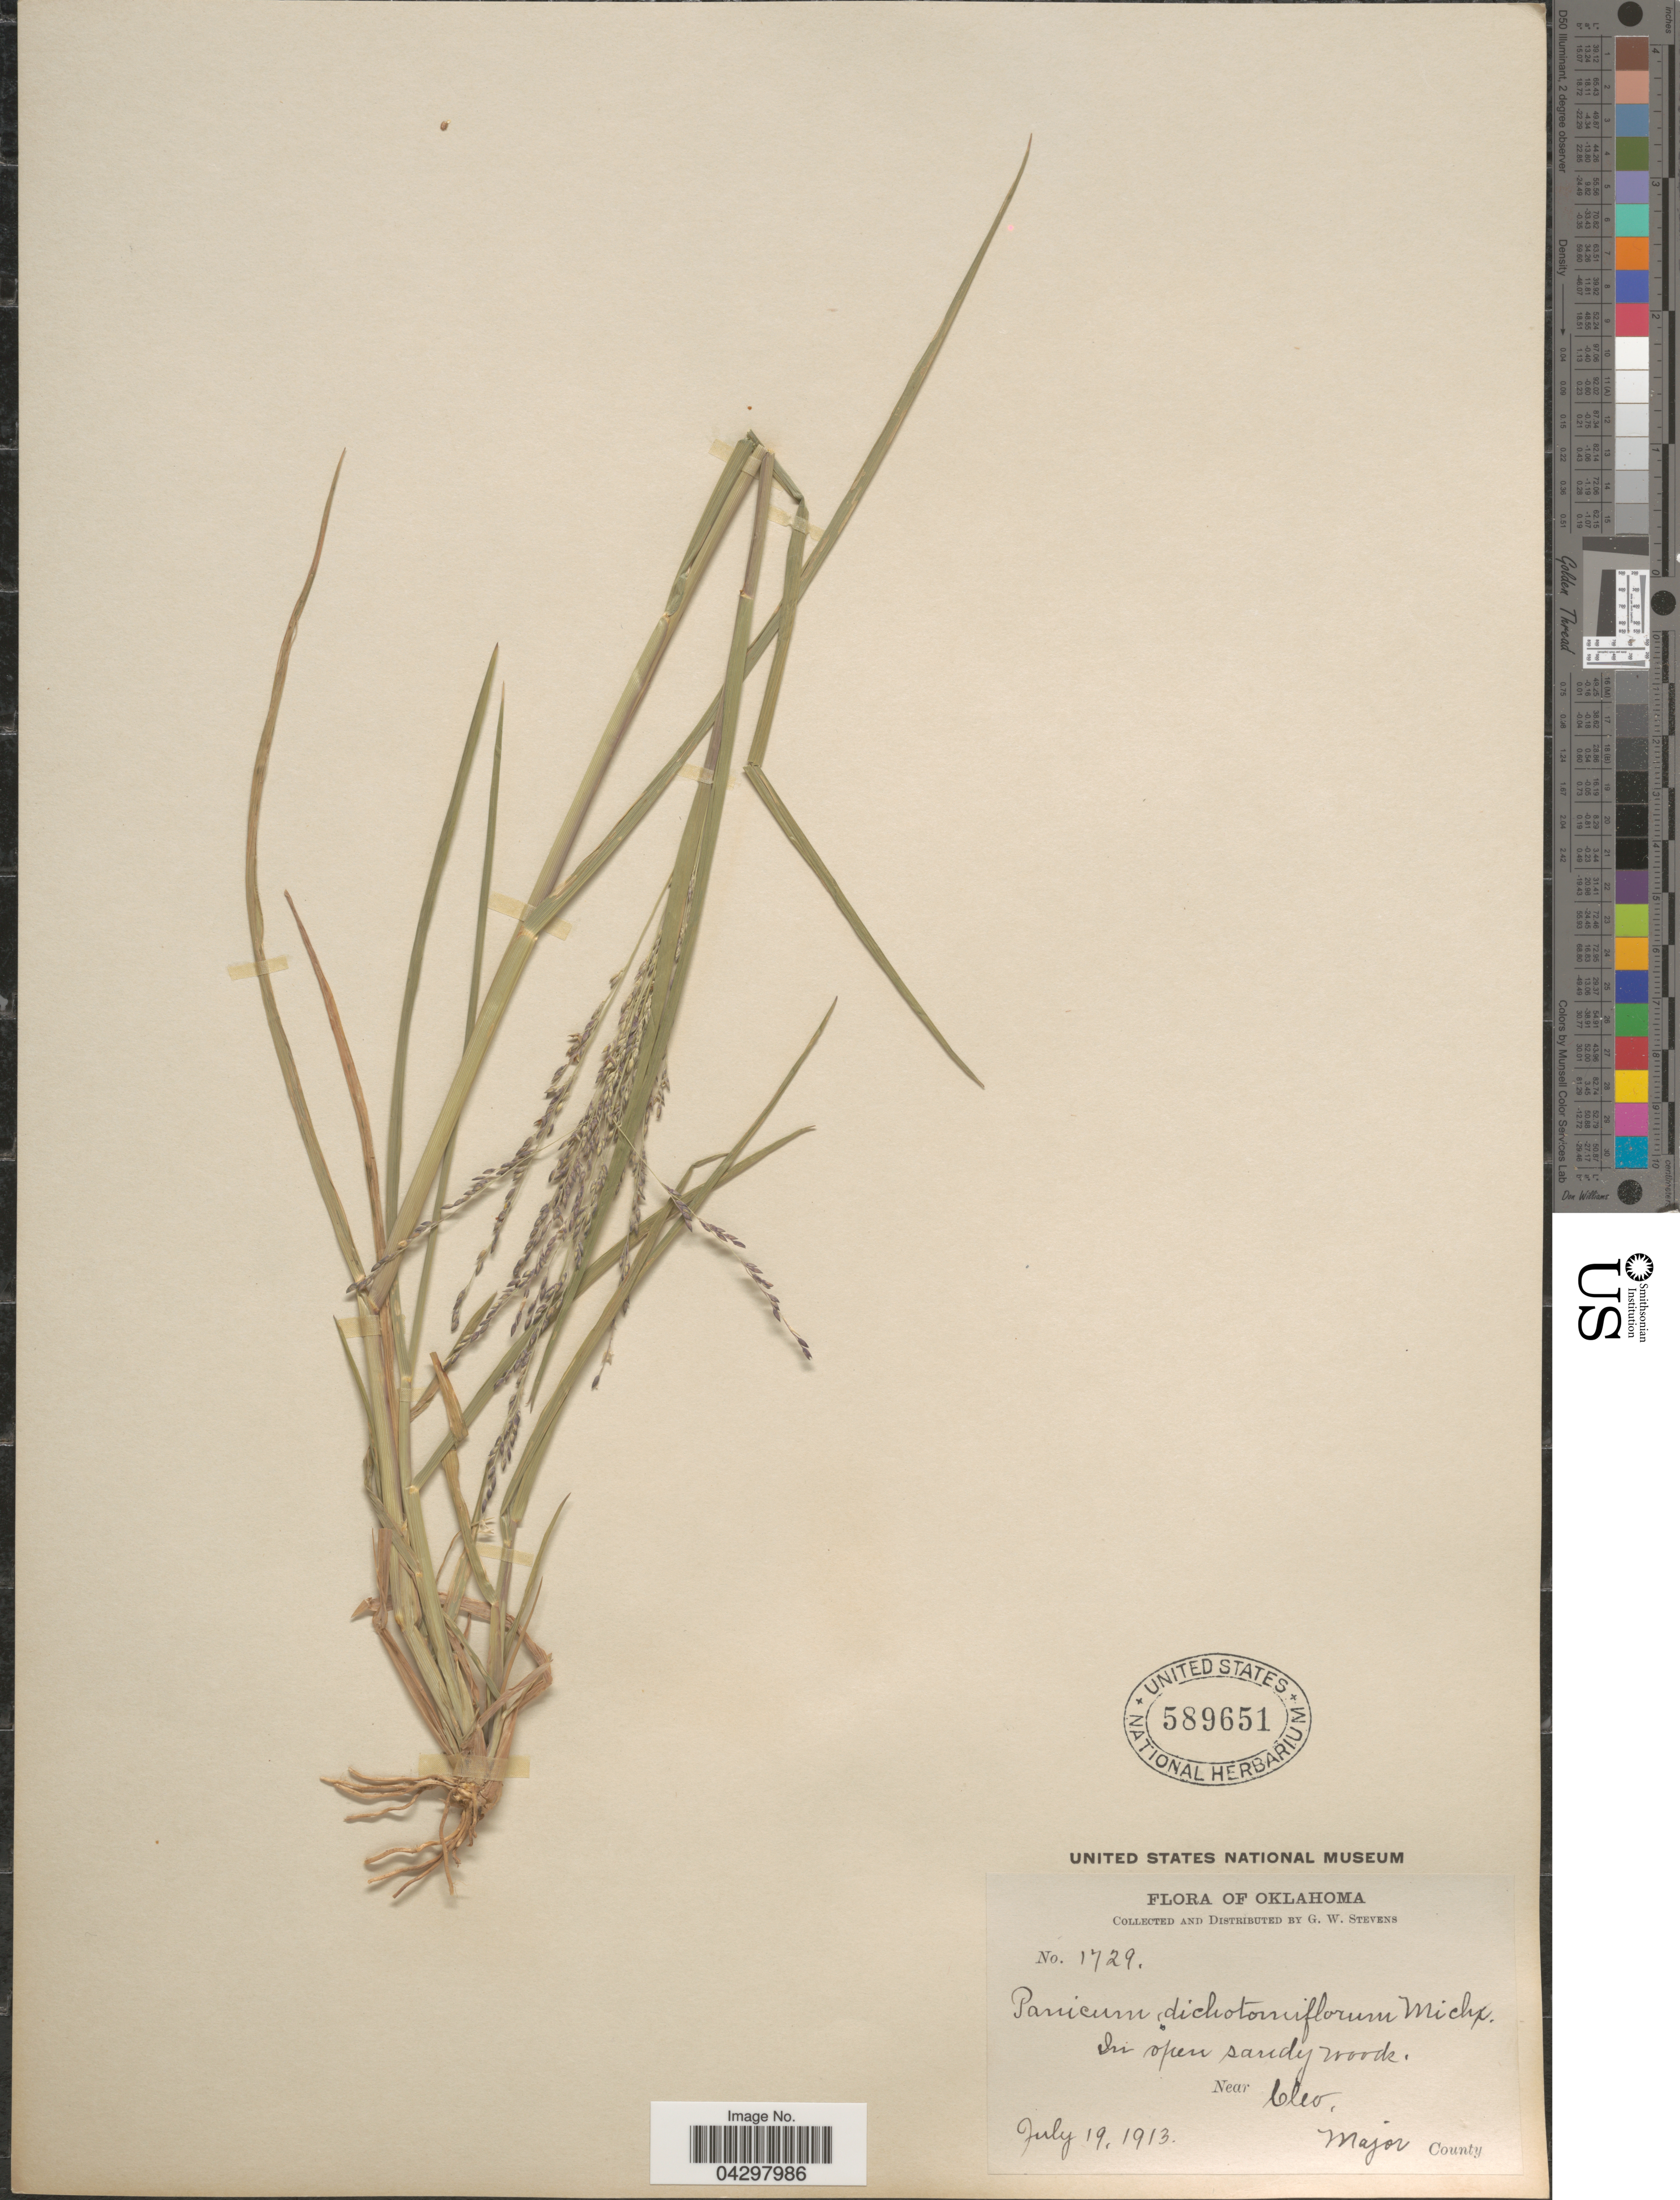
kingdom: Plantae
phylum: Tracheophyta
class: Liliopsida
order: Poales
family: Poaceae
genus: Panicum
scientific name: Panicum dichotomiflorum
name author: Michx.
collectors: G. W. Stevens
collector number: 1729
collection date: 1913-07-19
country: United States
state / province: Oklahoma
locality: Near Cleo, Major County.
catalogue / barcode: US 589651